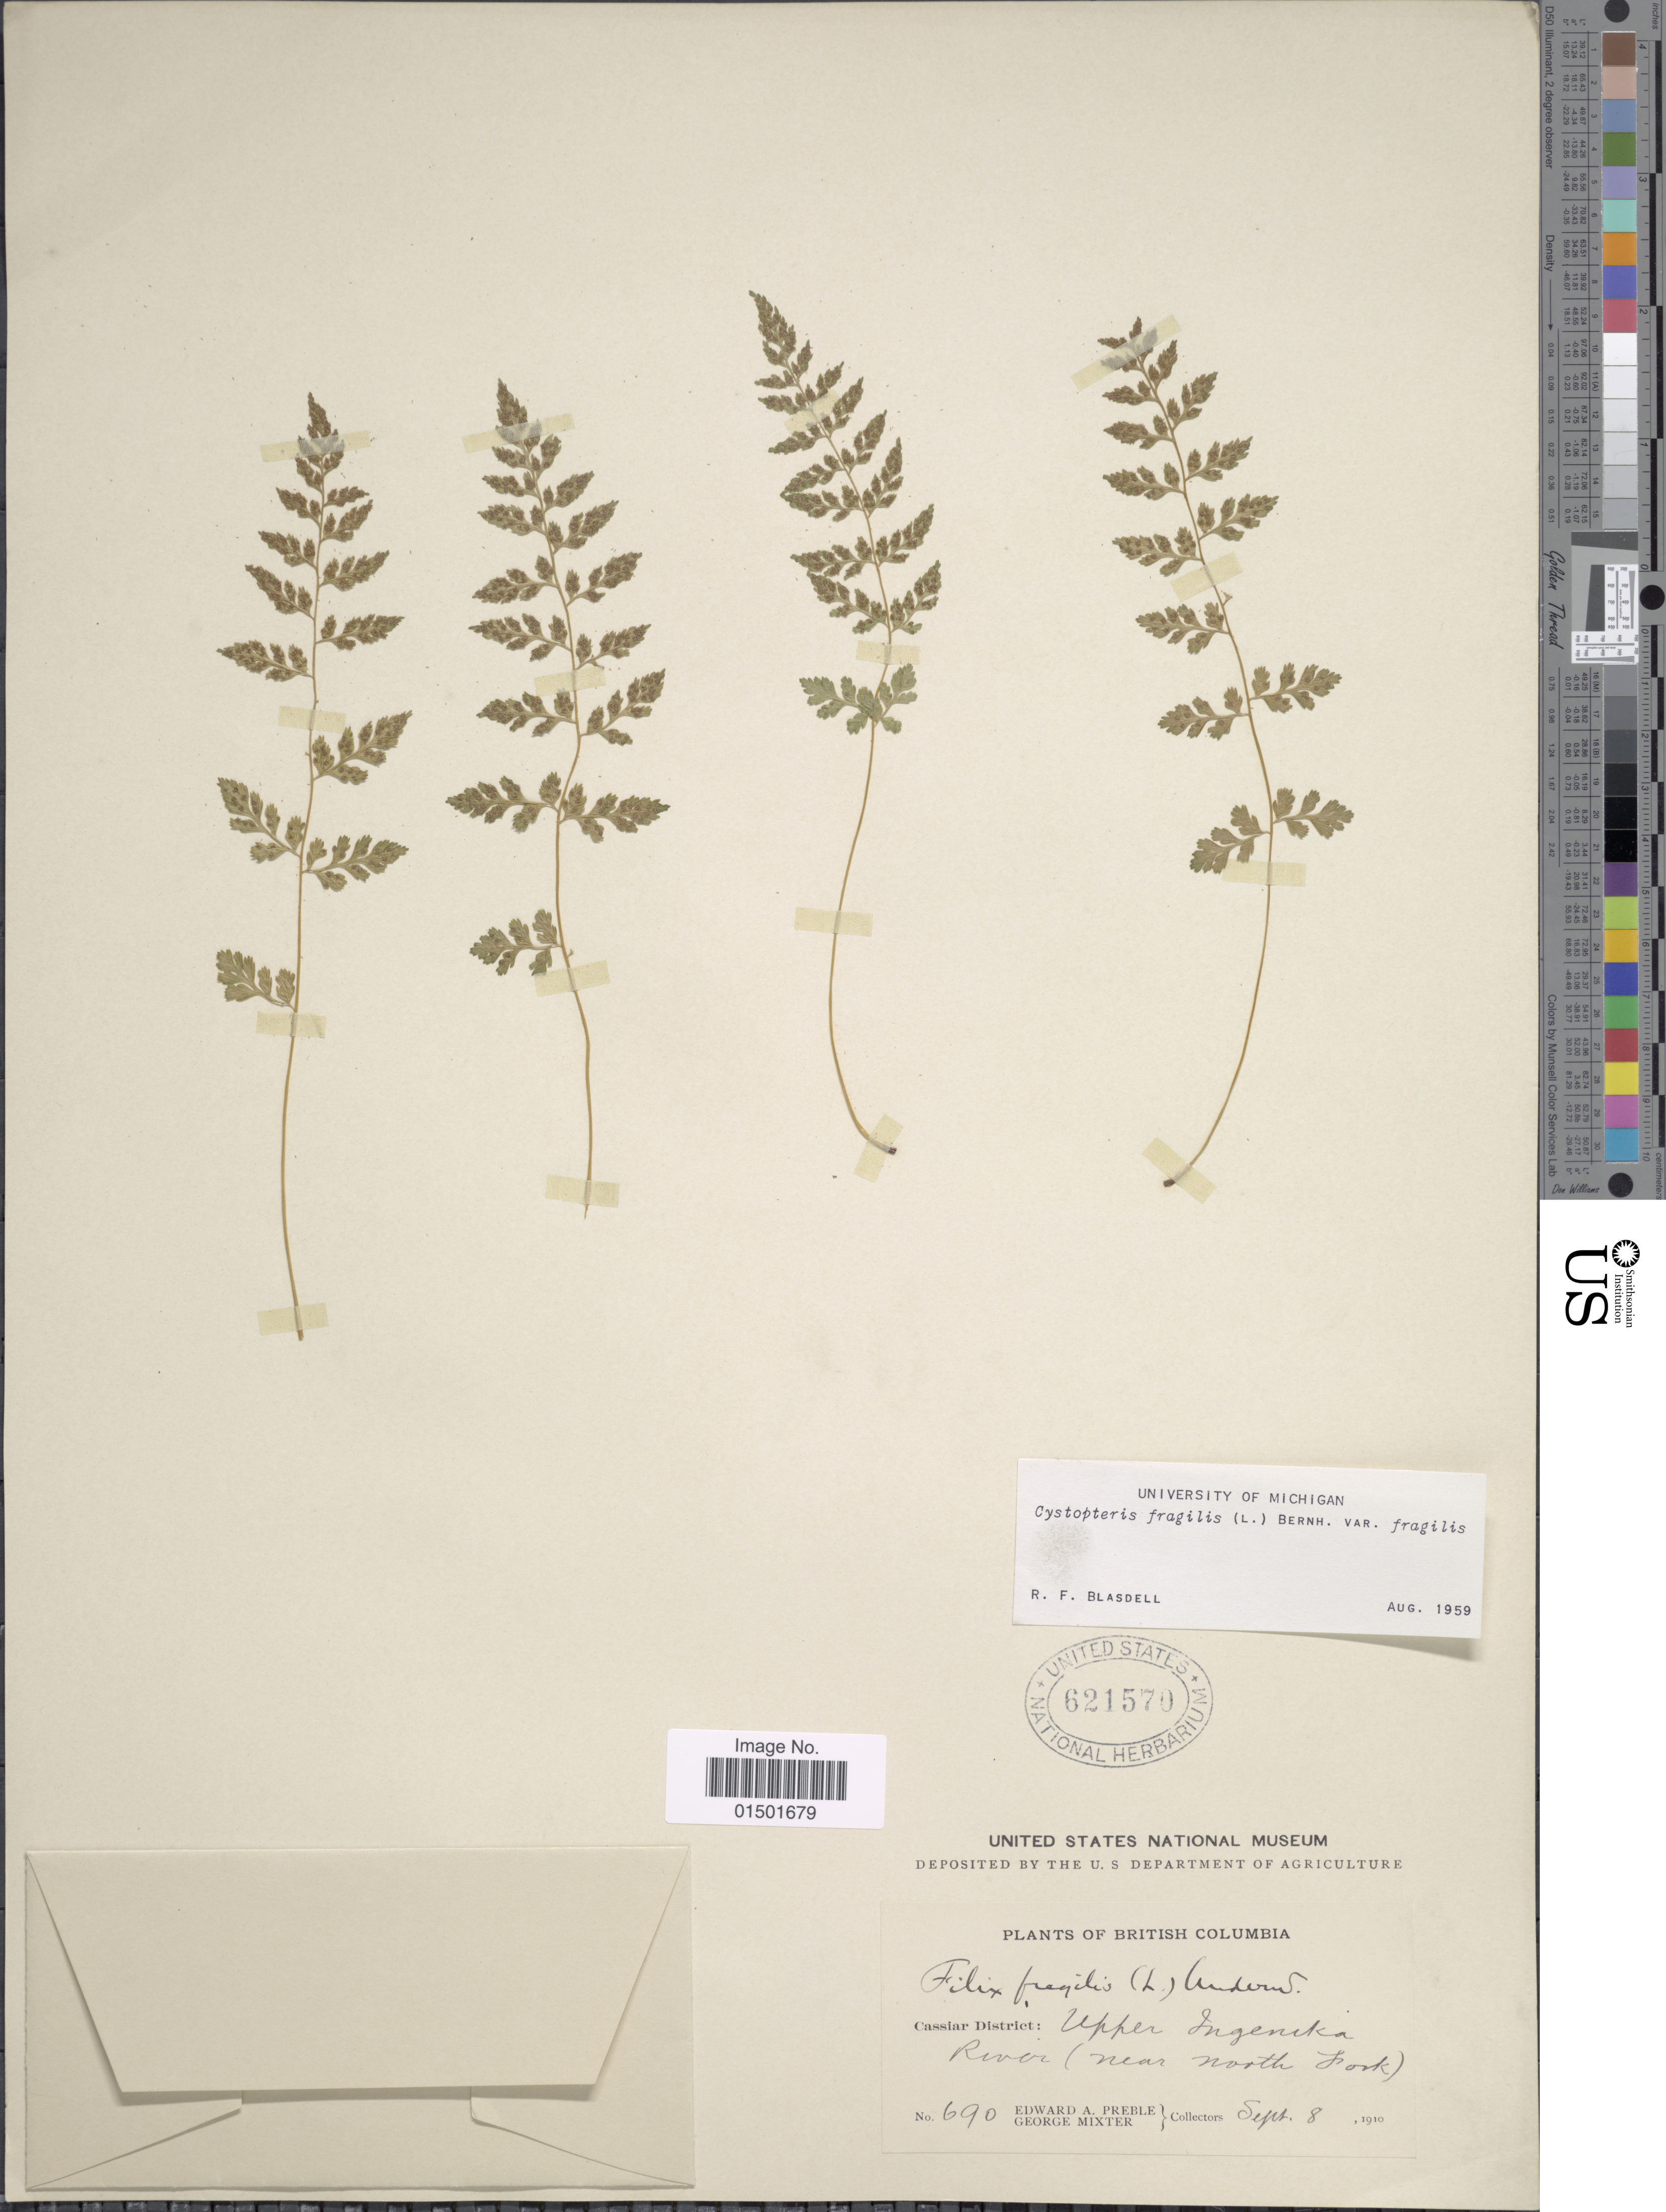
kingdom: Plantae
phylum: Tracheophyta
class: Polypodiopsida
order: Polypodiales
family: Cystopteridaceae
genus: Cystopteris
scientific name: Cystopteris fragilis var. fragilis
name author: (L.) Bernh.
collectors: E. Preble & G. Mixter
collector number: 690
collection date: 1910-09-08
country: Canada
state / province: British Columbia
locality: Cassiar District: Upper Ingenika River (near north Fork)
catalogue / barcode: US 621570